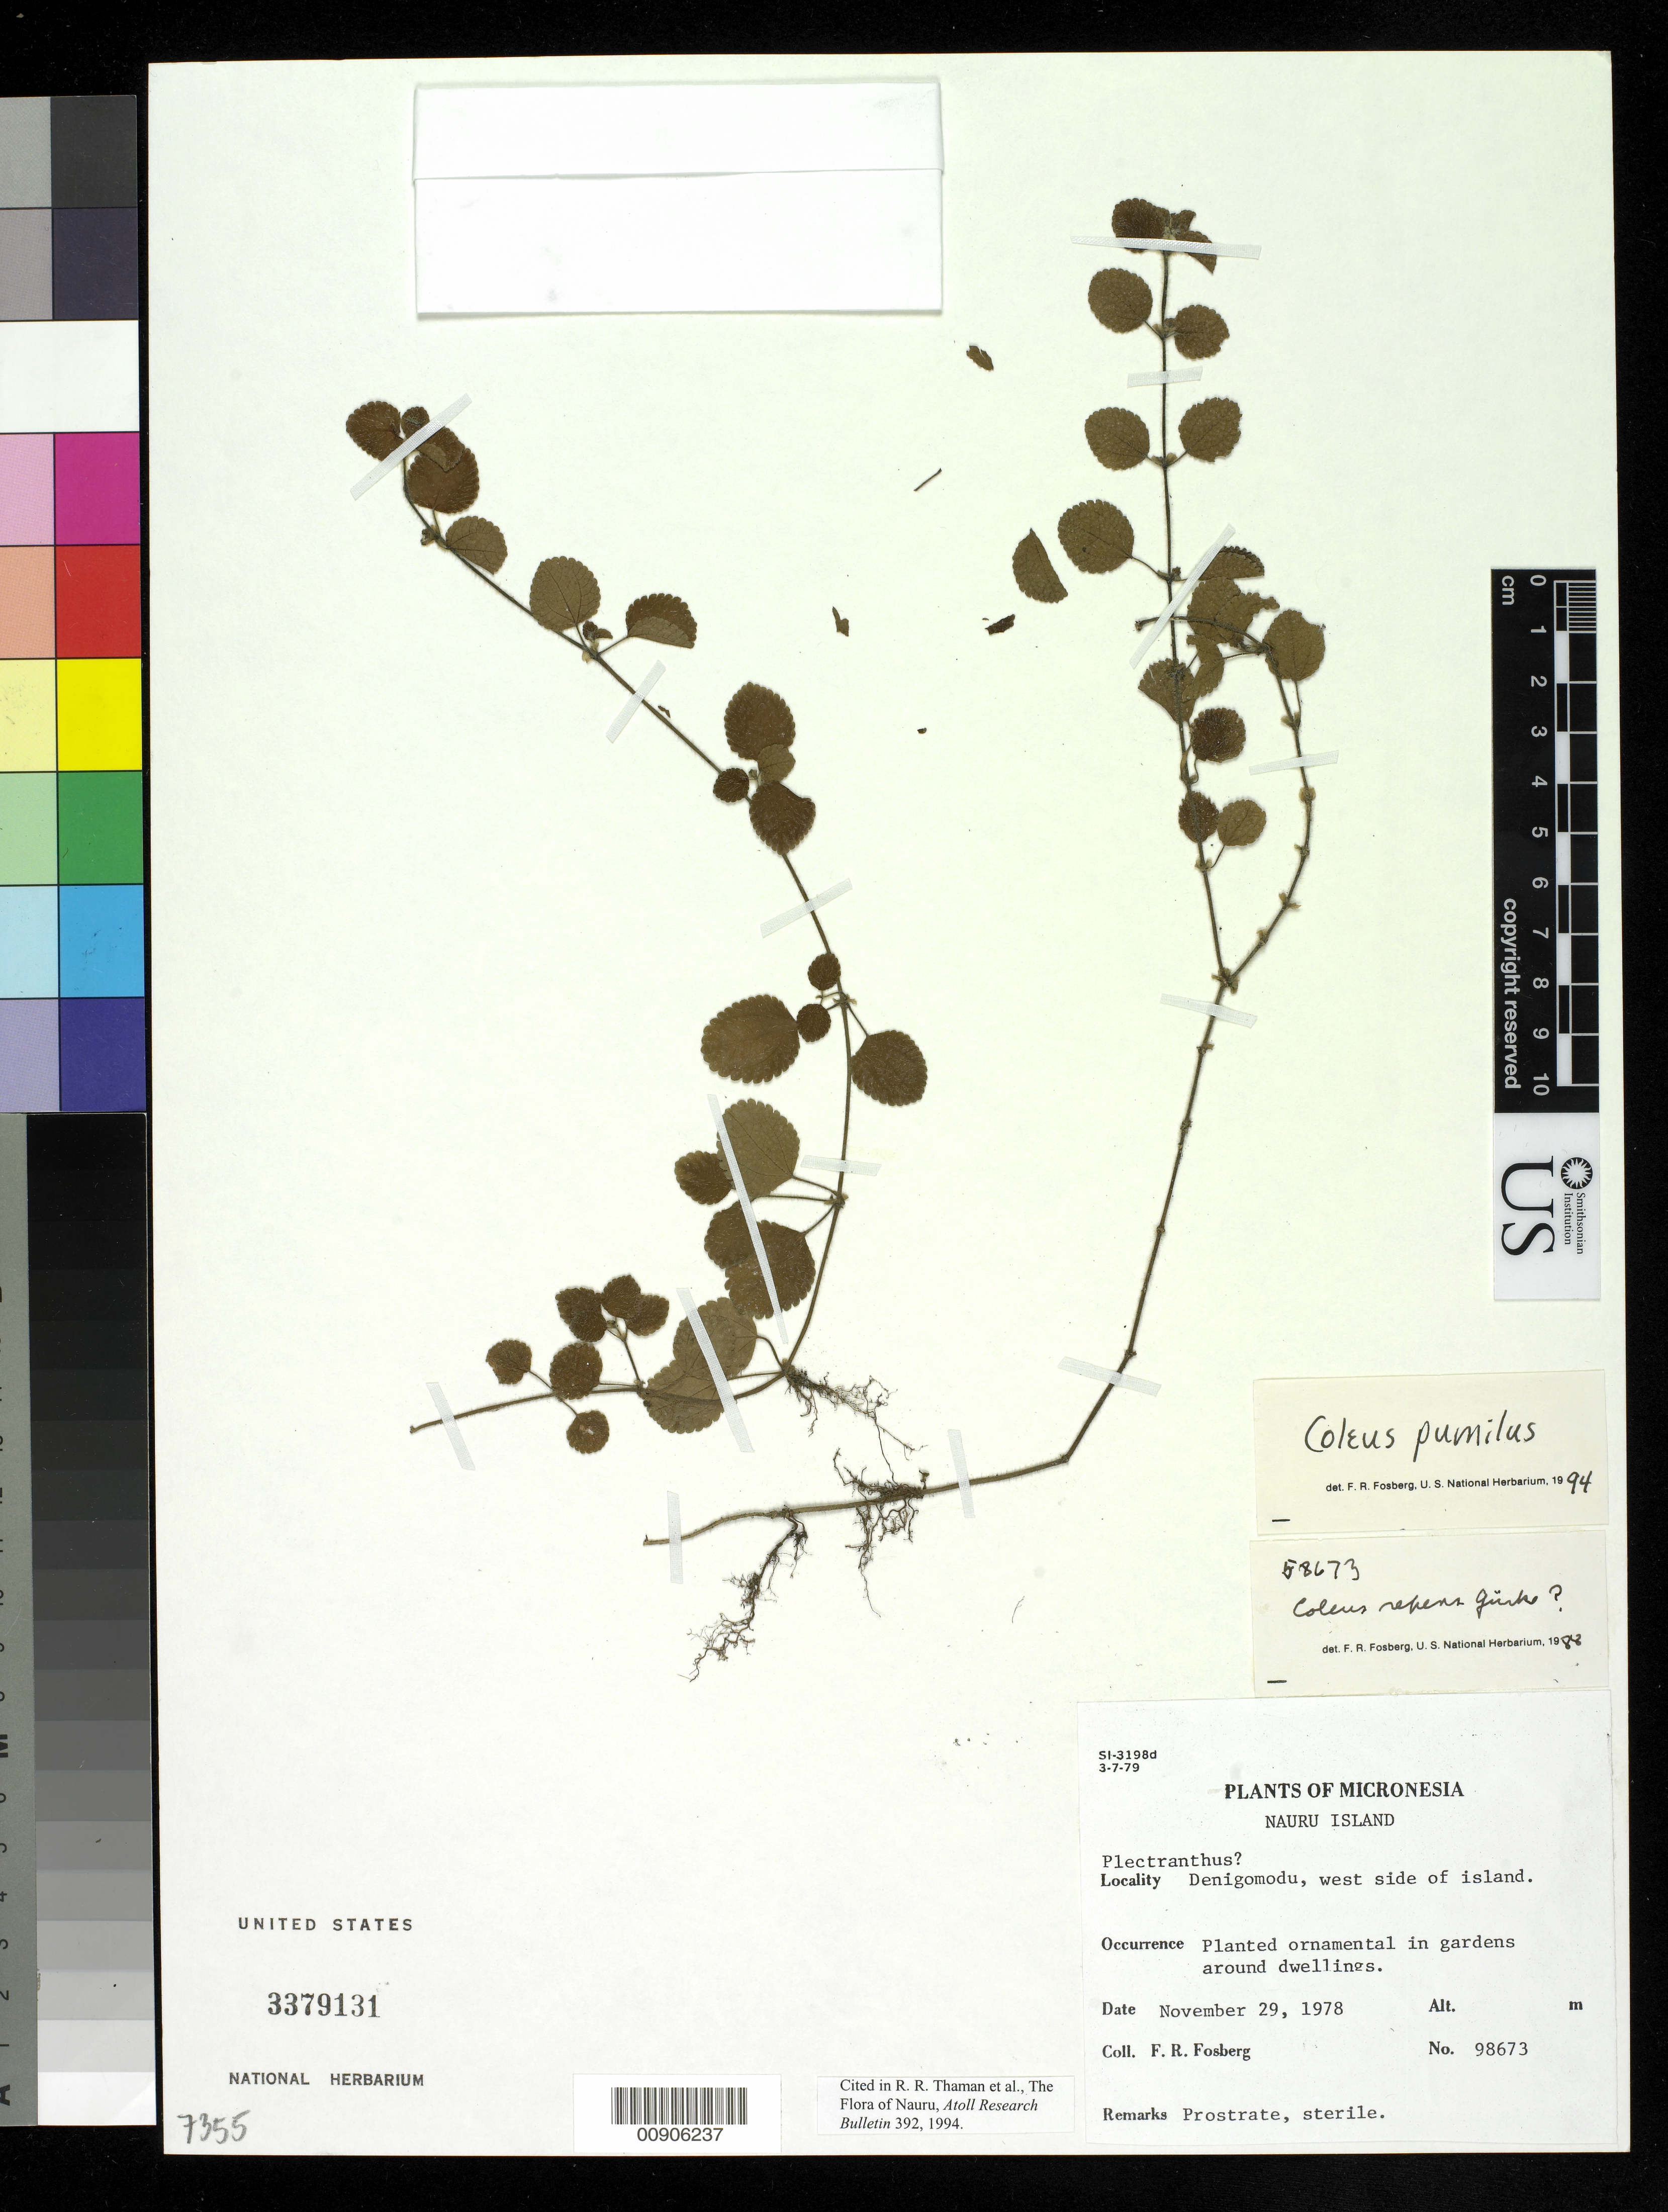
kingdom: Plantae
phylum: Tracheophyta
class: Magnoliopsida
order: Lamiales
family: Lamiaceae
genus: Coleus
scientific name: Coleus pumilus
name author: Blanco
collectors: F. R. Fosberg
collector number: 98637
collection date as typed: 29 Nov 1978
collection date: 1978-11-29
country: Nauru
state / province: Denigomodu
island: Nauru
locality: Denigomodu, west side of island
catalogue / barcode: US 3379131